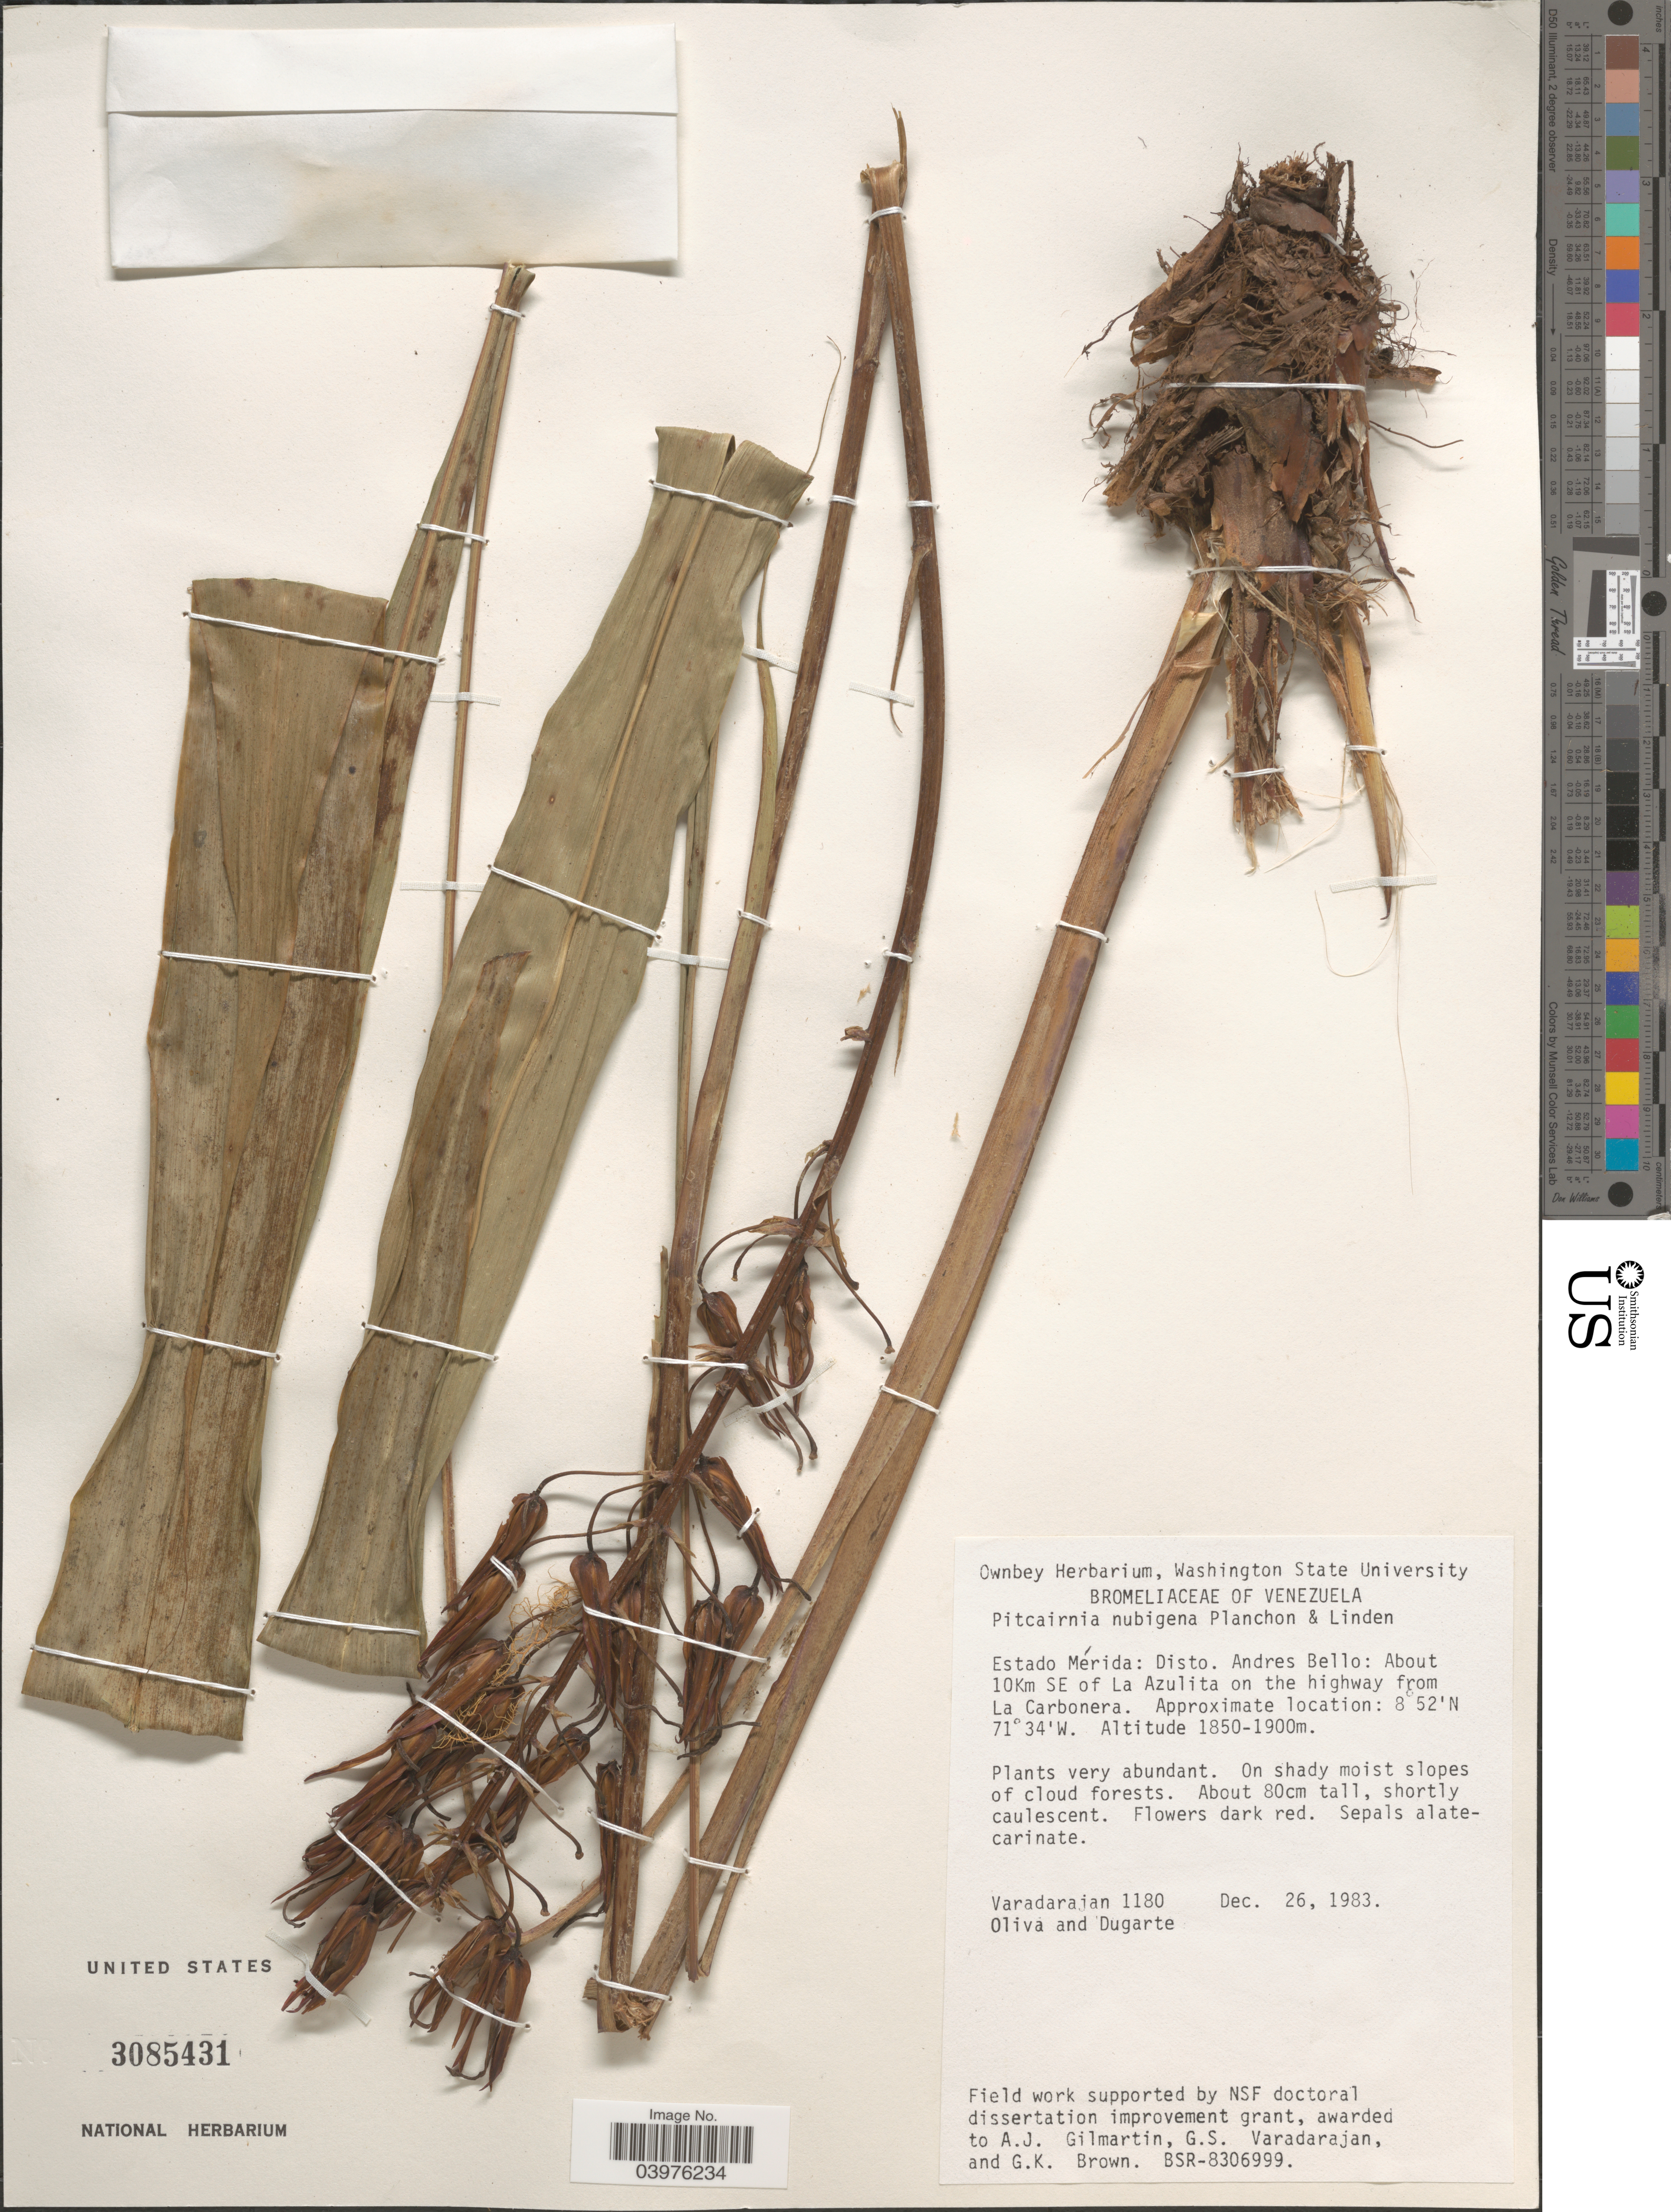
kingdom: Plantae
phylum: Tracheophyta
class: Liliopsida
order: Poales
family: Bromeliaceae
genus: Pitcairnia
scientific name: Pitcairnia nubigena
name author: Planch.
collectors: G. S. Varadarajan, -. Oliva & Dugarte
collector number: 1180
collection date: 1983-12-26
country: Venezuela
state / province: Merida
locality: Disto. Andres Bello: About 10Km SE of La Azulita on the highway from La Carbonera.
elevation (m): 1850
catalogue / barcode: US 3085431